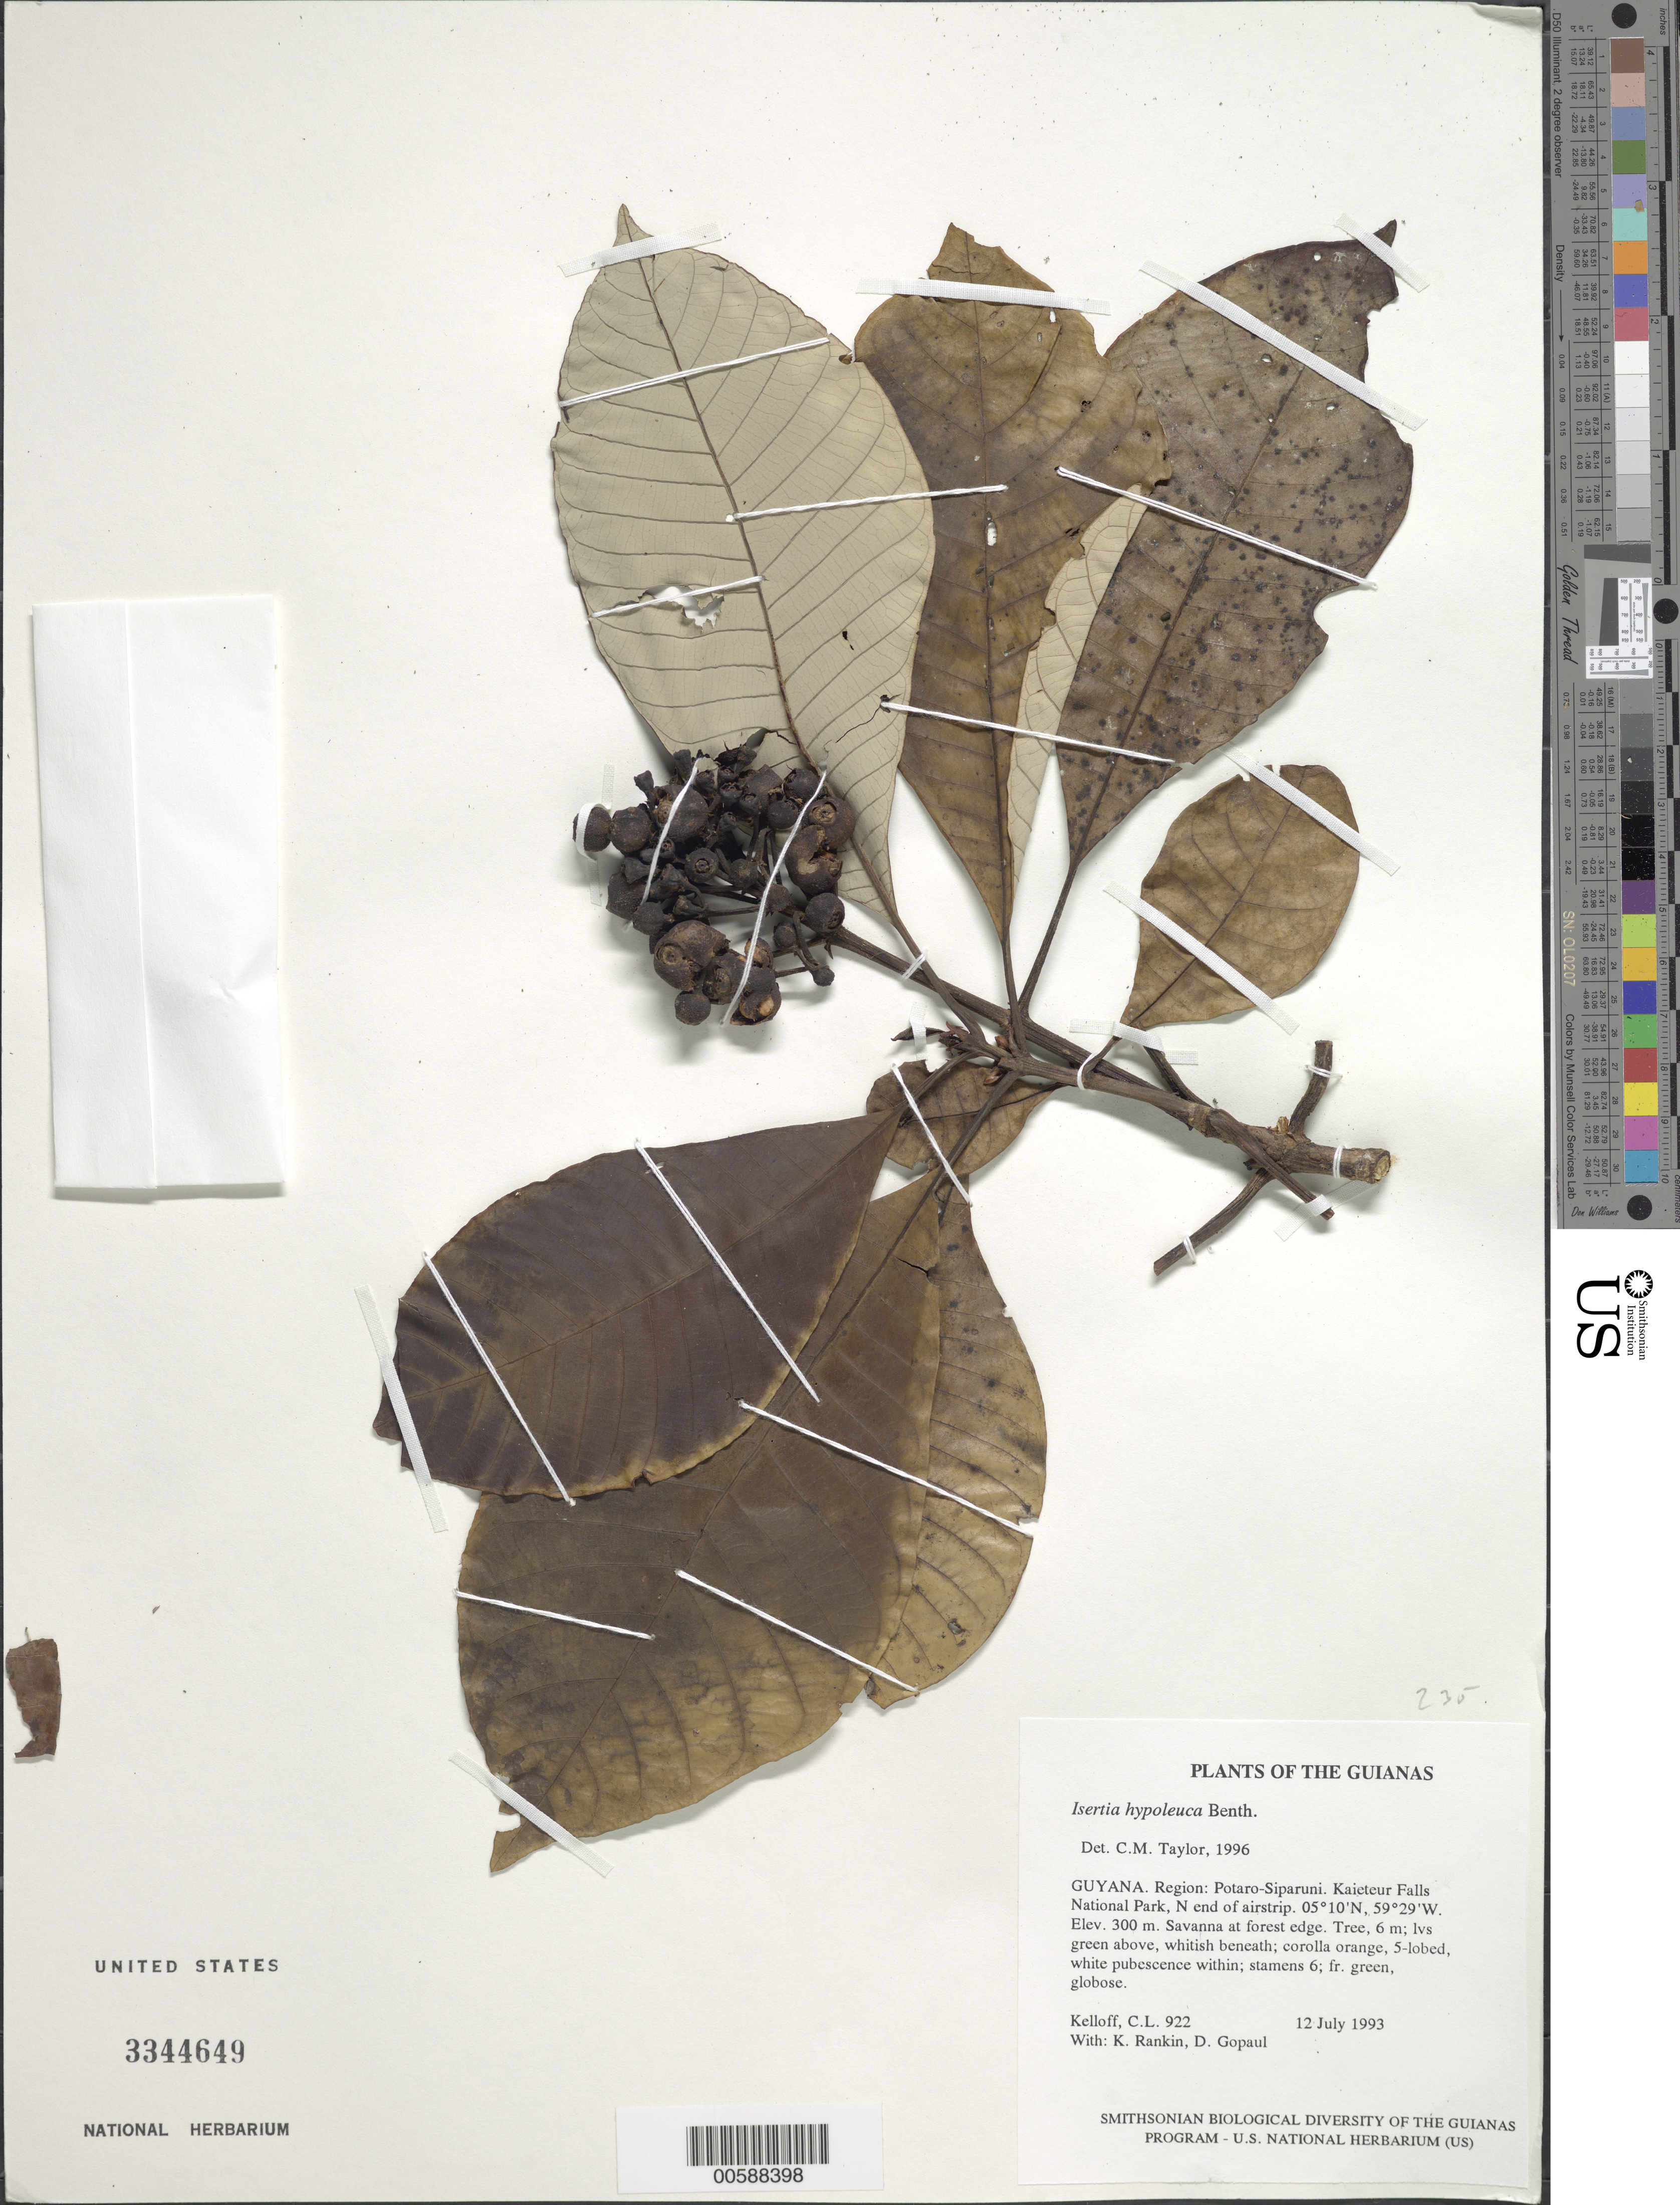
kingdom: Plantae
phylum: Tracheophyta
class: Magnoliopsida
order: Gentianales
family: Rubiaceae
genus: Isertia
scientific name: Isertia hypoleuca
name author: Benth.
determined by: Taylor, Charlotte M.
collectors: C. L. Kelloff, K. Rankin & D. Gopaul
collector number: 922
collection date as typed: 12 July 1993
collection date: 1993-07-12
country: Guyana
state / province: Potaro-Siparuni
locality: Kaieteur Falls National Park, N end of airstrip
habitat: Savanna at forest edge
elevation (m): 300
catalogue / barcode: US 3344694